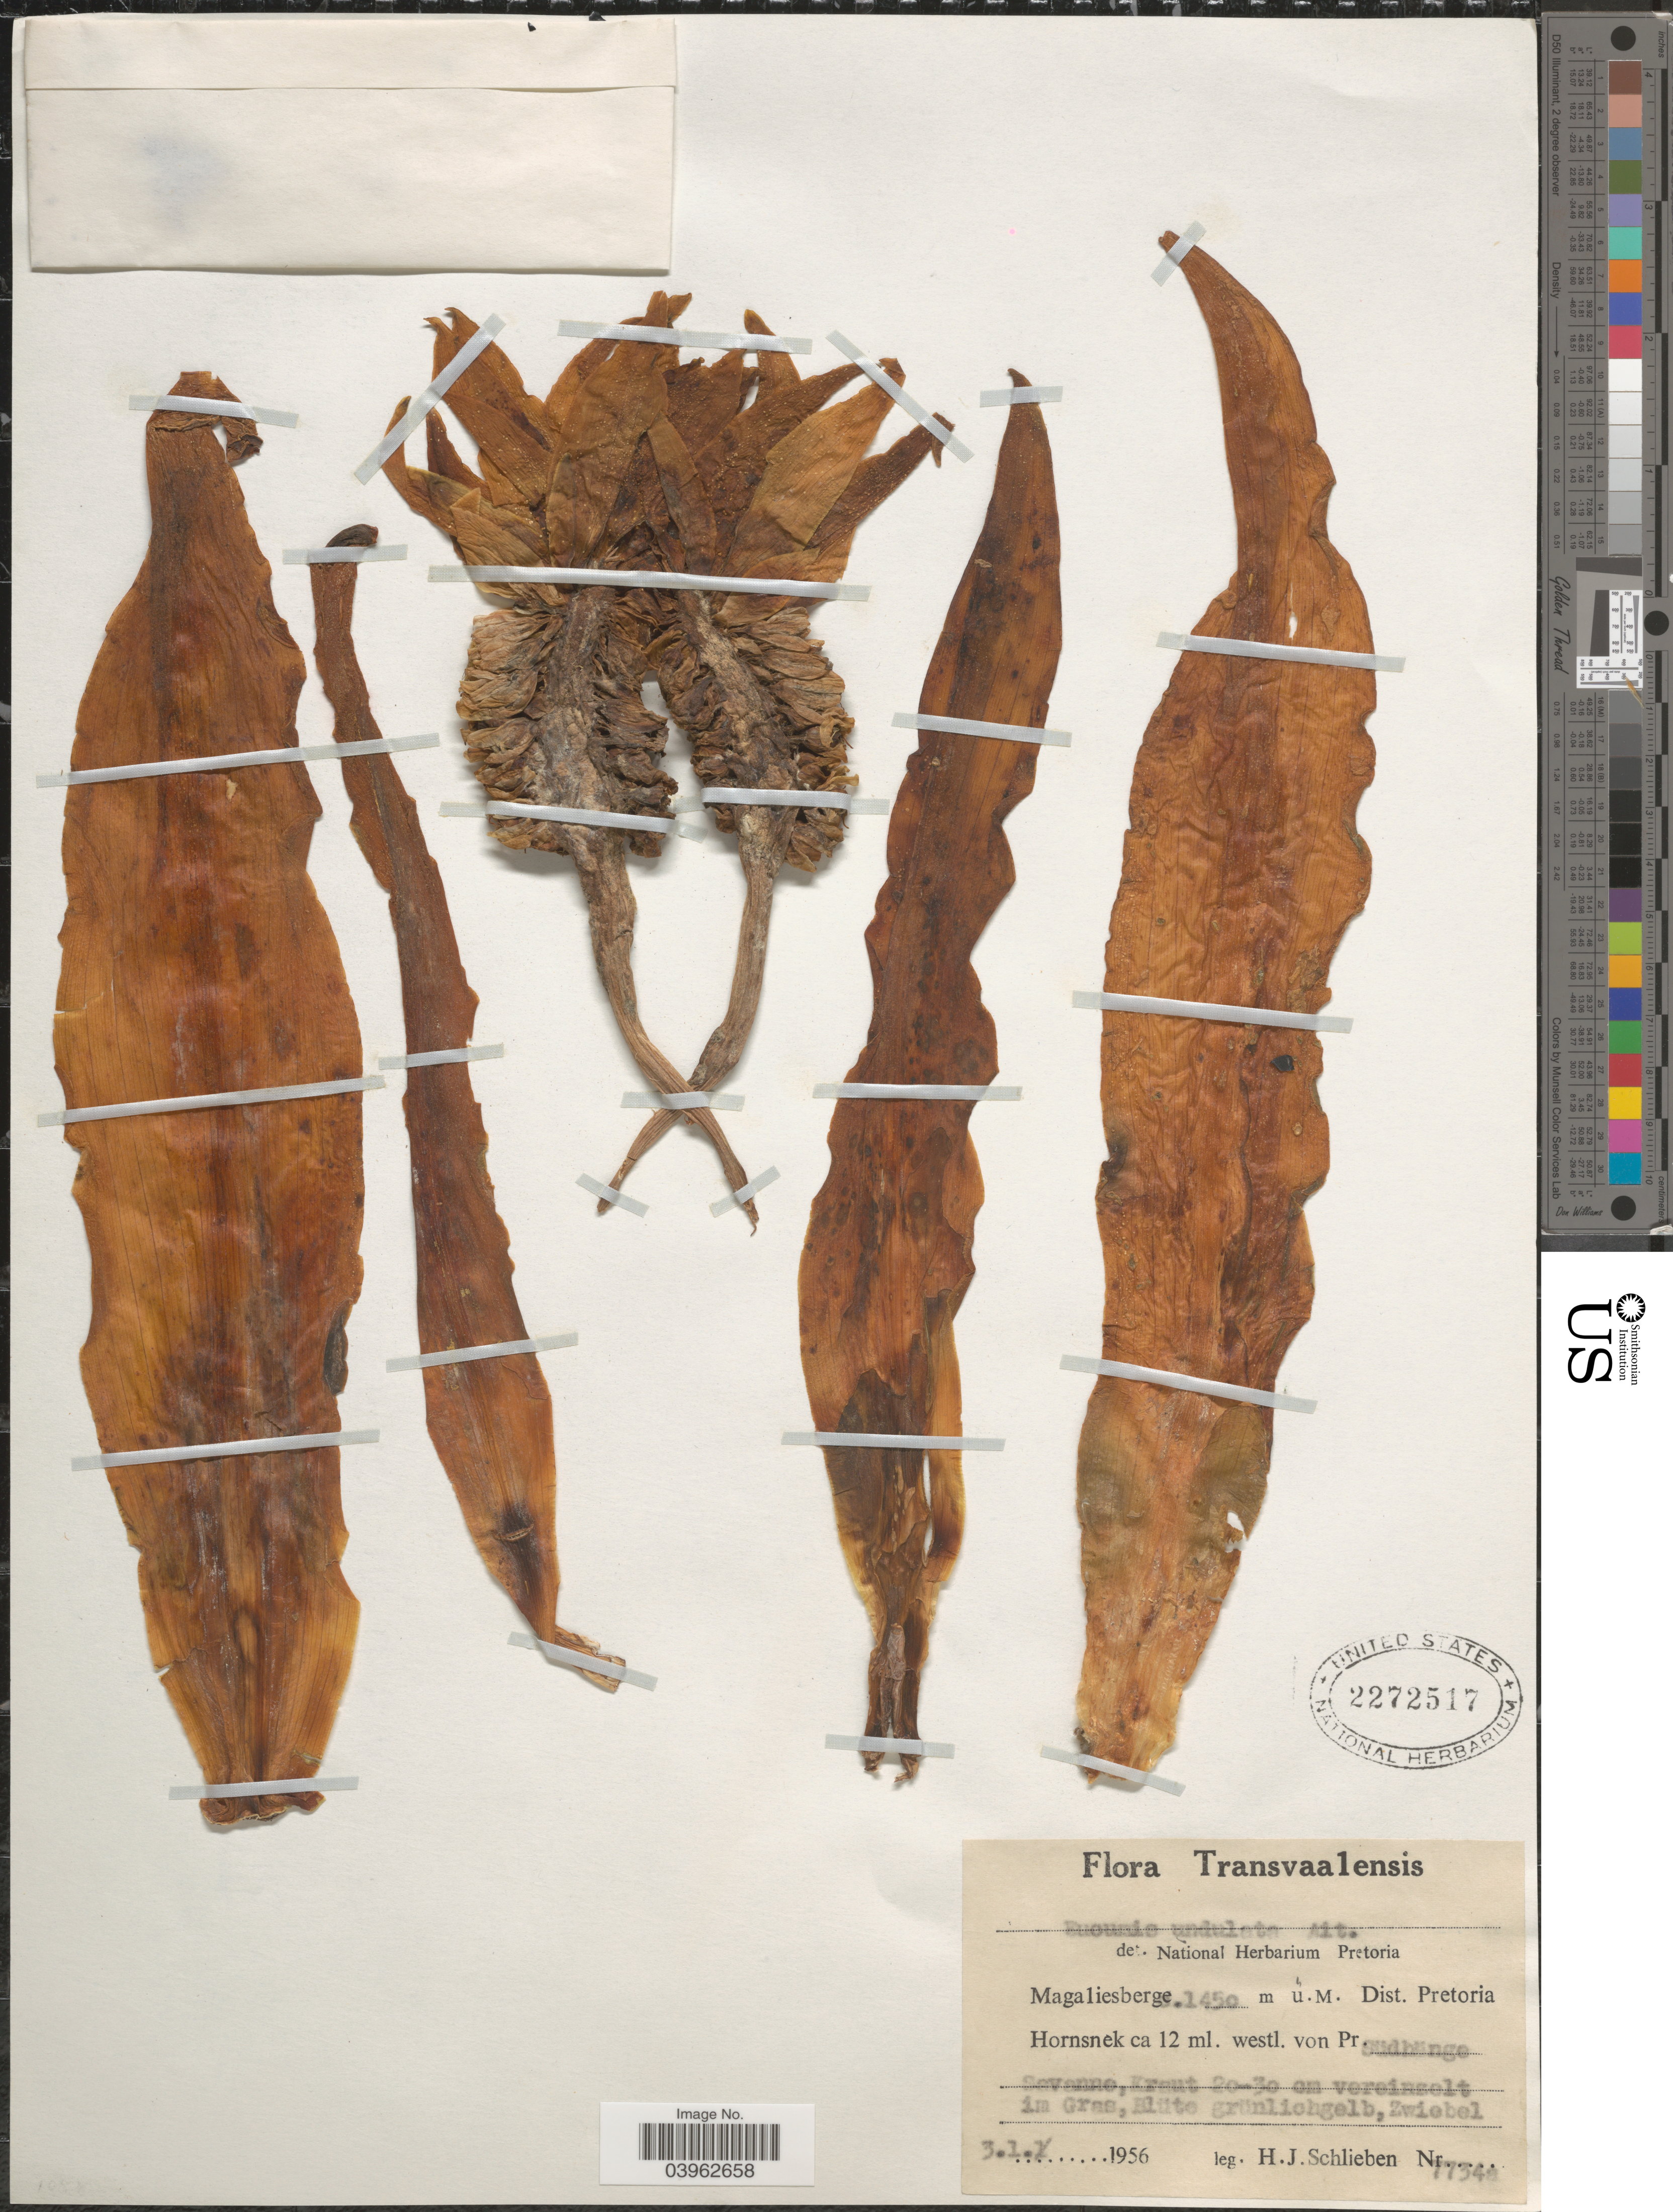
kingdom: Plantae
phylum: Tracheophyta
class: Liliopsida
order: Asparagales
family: Asparagaceae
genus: Eucomis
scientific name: Eucomis undulata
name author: Aiton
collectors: H. J. Schlieben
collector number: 7734a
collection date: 1956-01-03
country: South Africa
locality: Transvaalensis. Magaliesberge. Dist. Pretoria. Hornsnek ca 12 ml. westl. von Pr. Südhënge.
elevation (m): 1450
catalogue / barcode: US 2272517